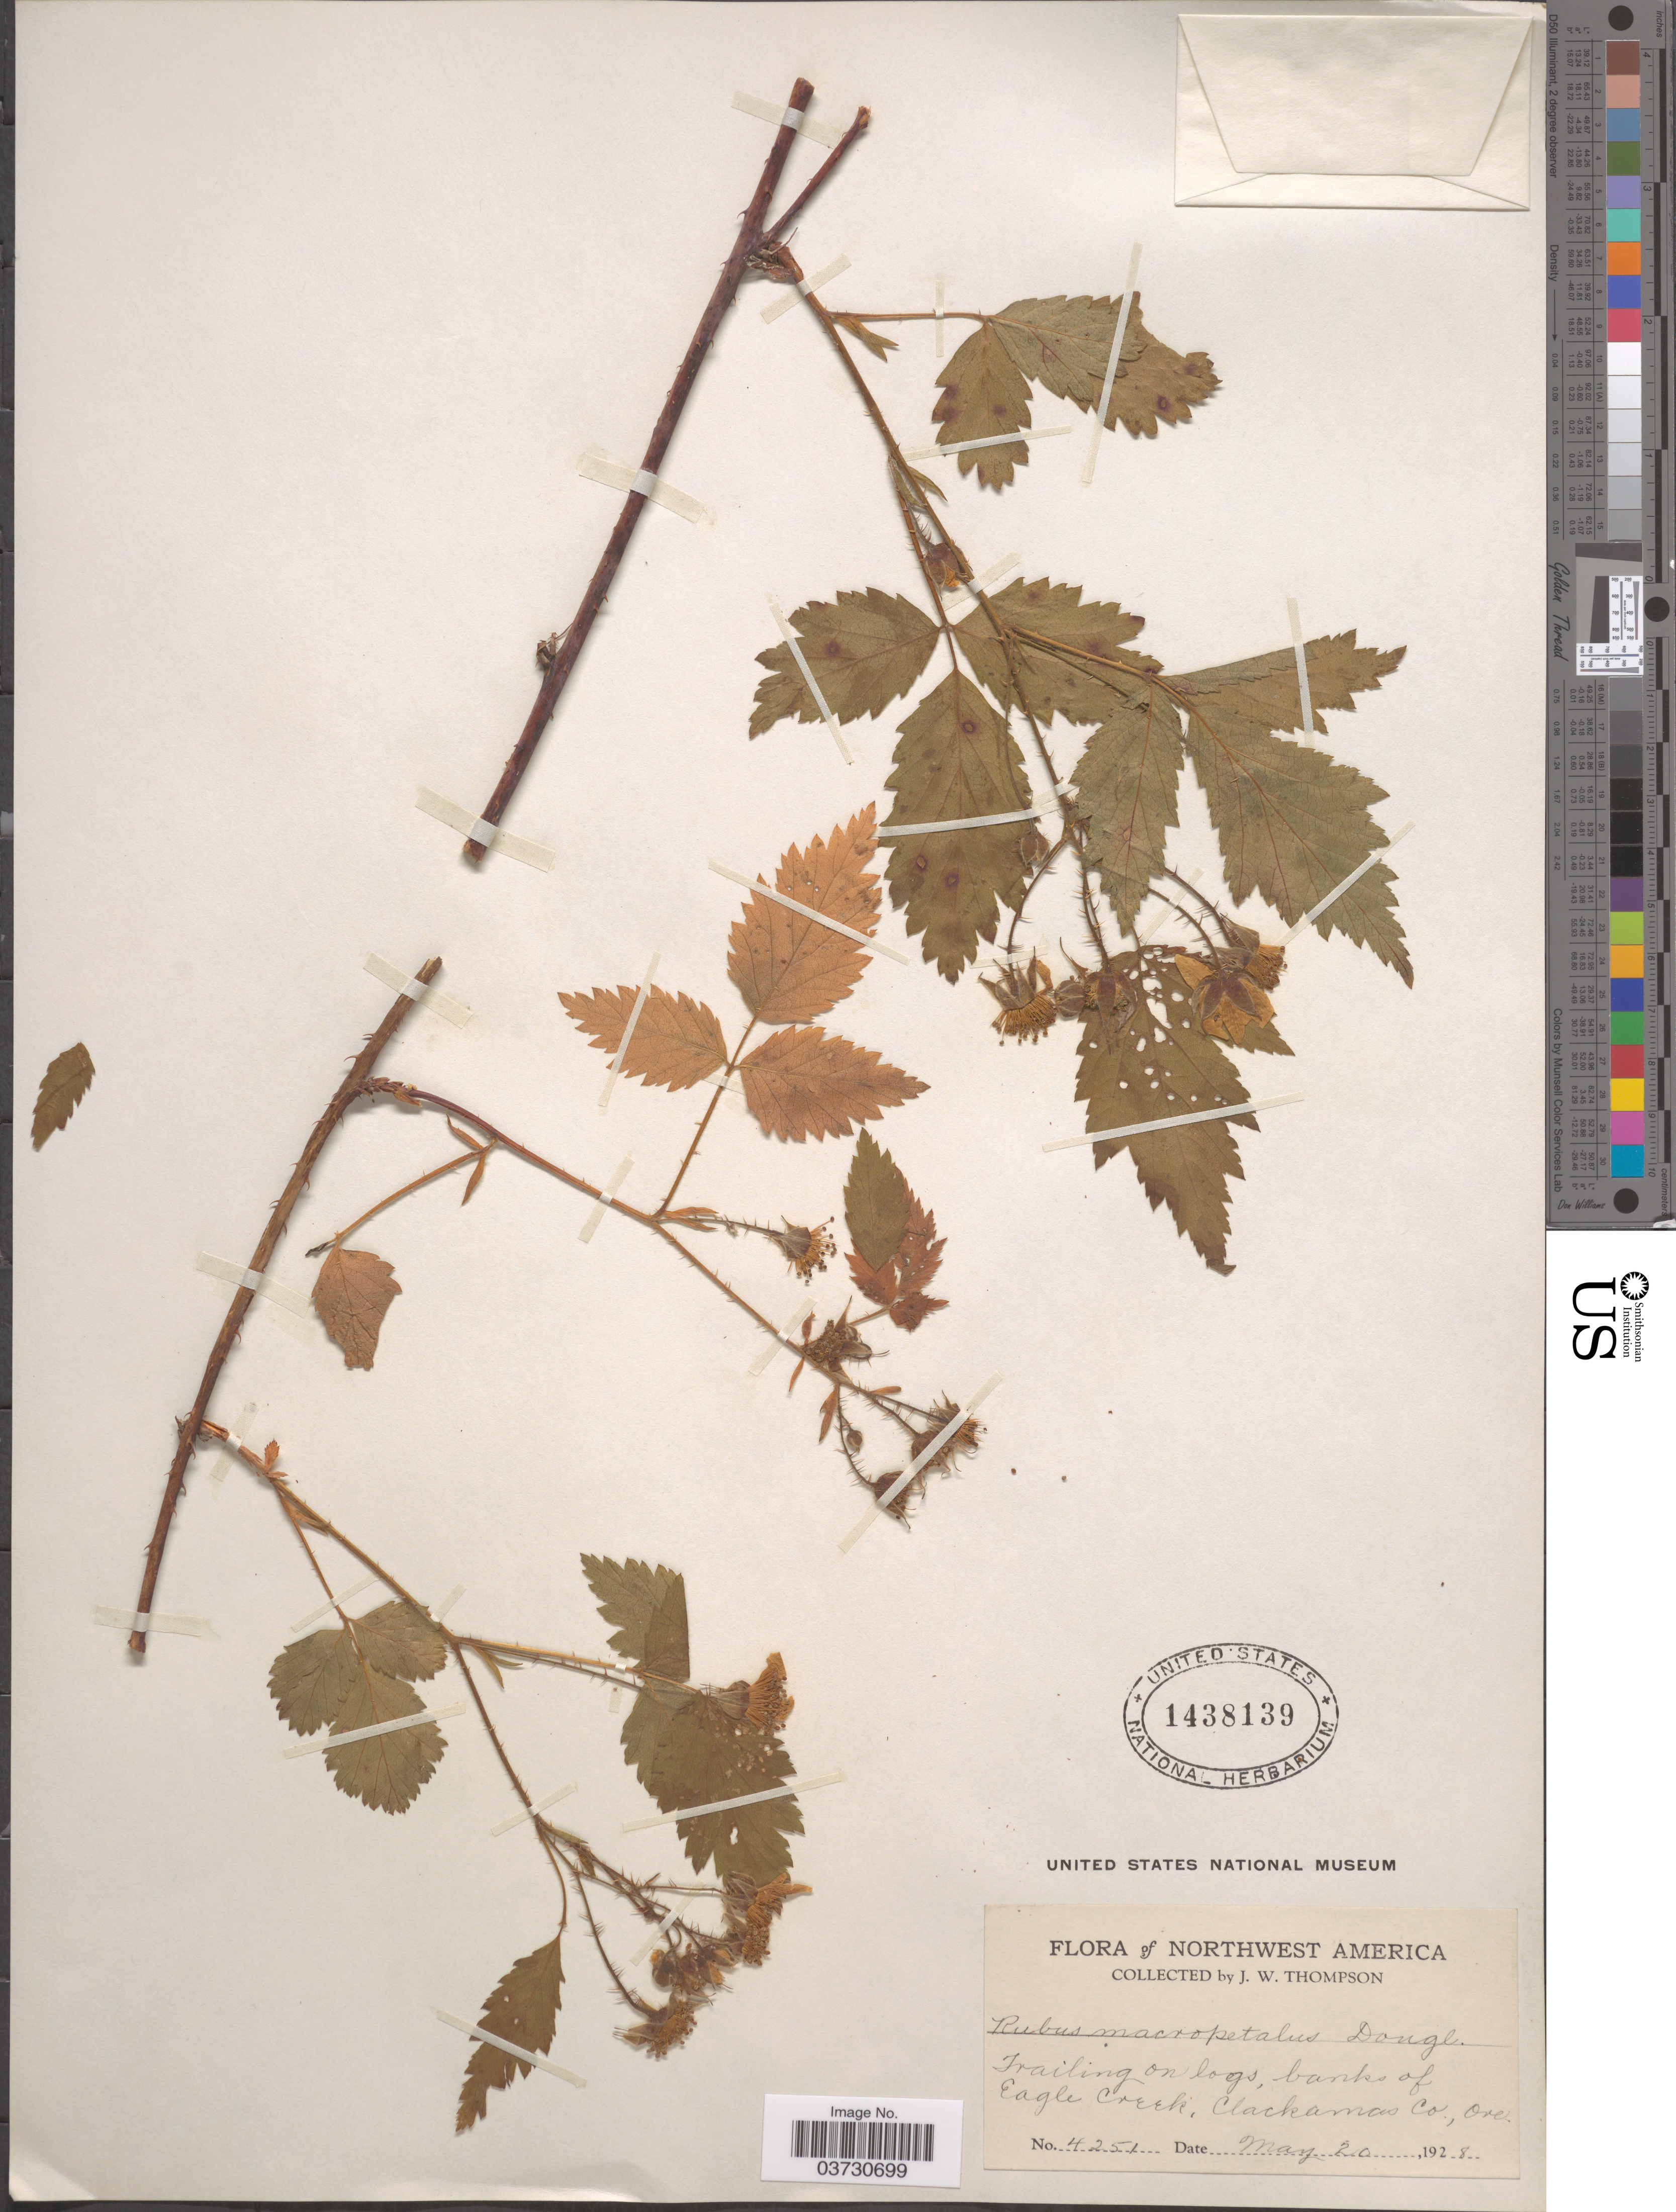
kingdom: Plantae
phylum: Tracheophyta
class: Magnoliopsida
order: Rosales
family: Rosaceae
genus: Rubus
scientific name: Rubus macropetalus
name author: Douglas ex Hook.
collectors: J. Thompson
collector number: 4251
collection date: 1928-05-20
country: United States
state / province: Oregon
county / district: Clackamas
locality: Banks of Eagle Creek, Clackamas Co.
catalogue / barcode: US 1438139